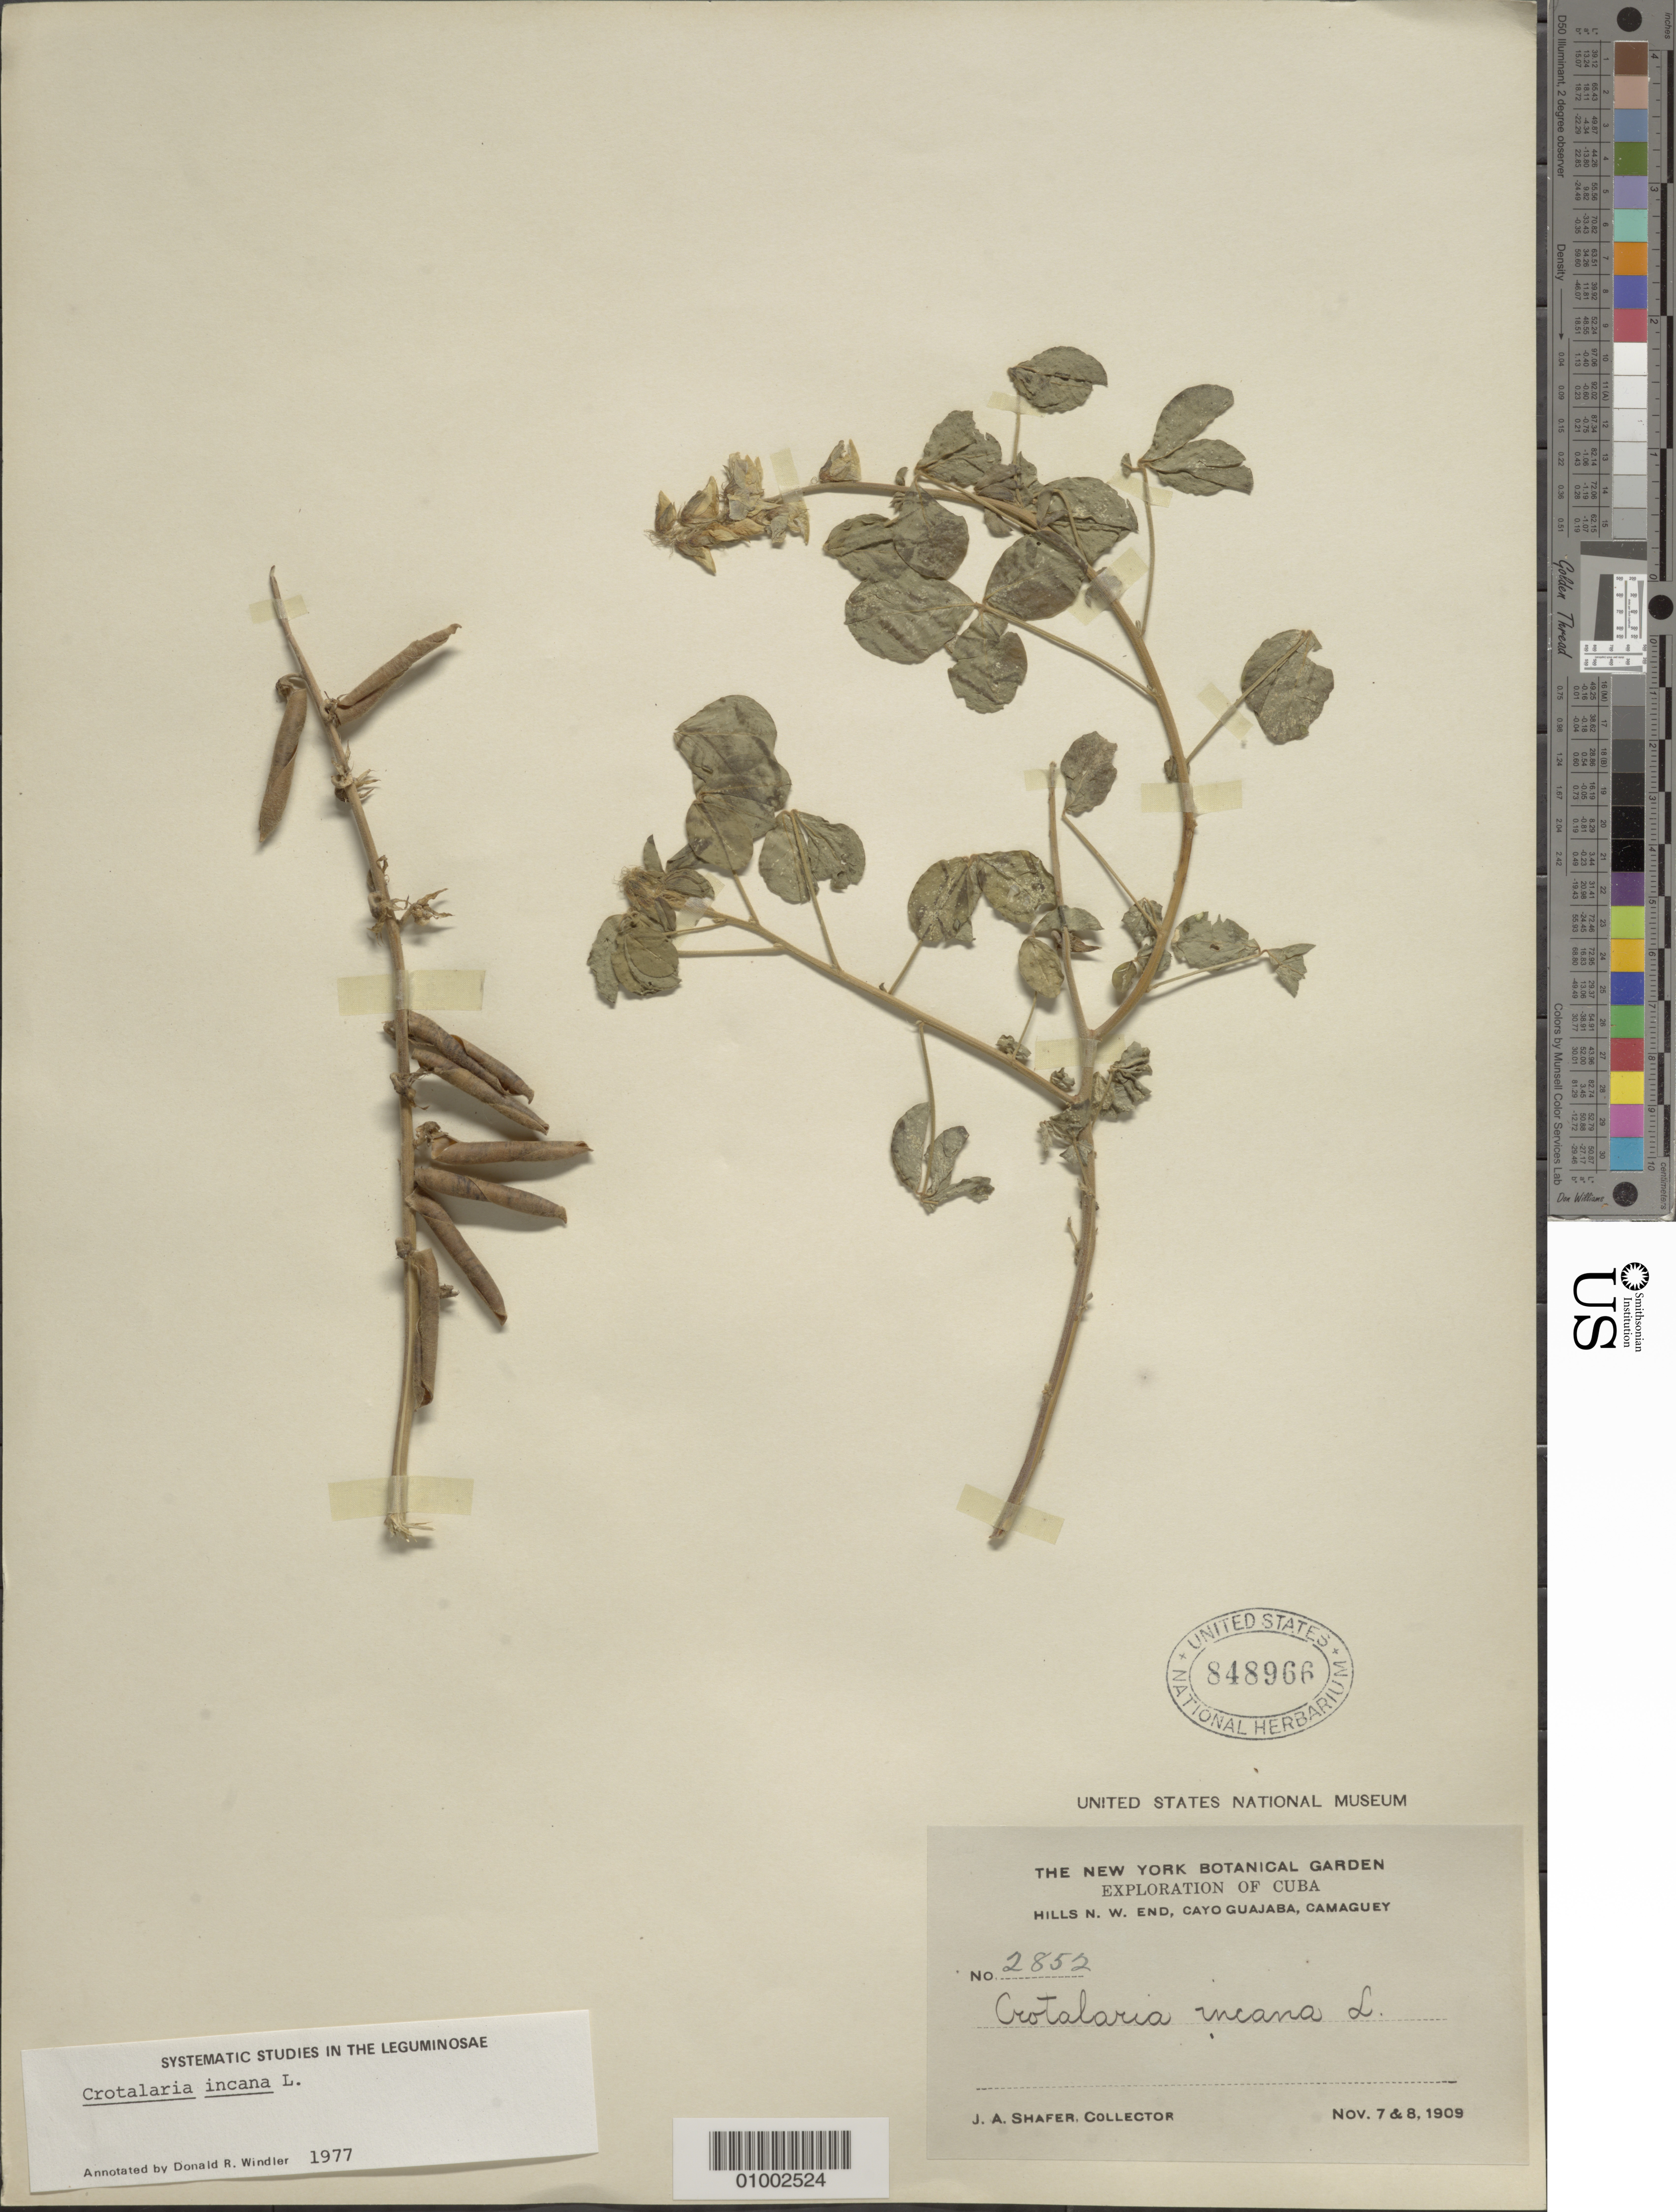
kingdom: Plantae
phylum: Tracheophyta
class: Magnoliopsida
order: Fabales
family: Fabaceae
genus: Crotalaria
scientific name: Crotalaria incana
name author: L.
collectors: J. A. Shafer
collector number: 2852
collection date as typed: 07 Nov 1909 and 08 Nov 1909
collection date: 1909-11-07,1909-11-08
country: Cuba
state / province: Camagüey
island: Cuba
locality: Hills NW end, Cayo Guajaba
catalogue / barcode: US 848966